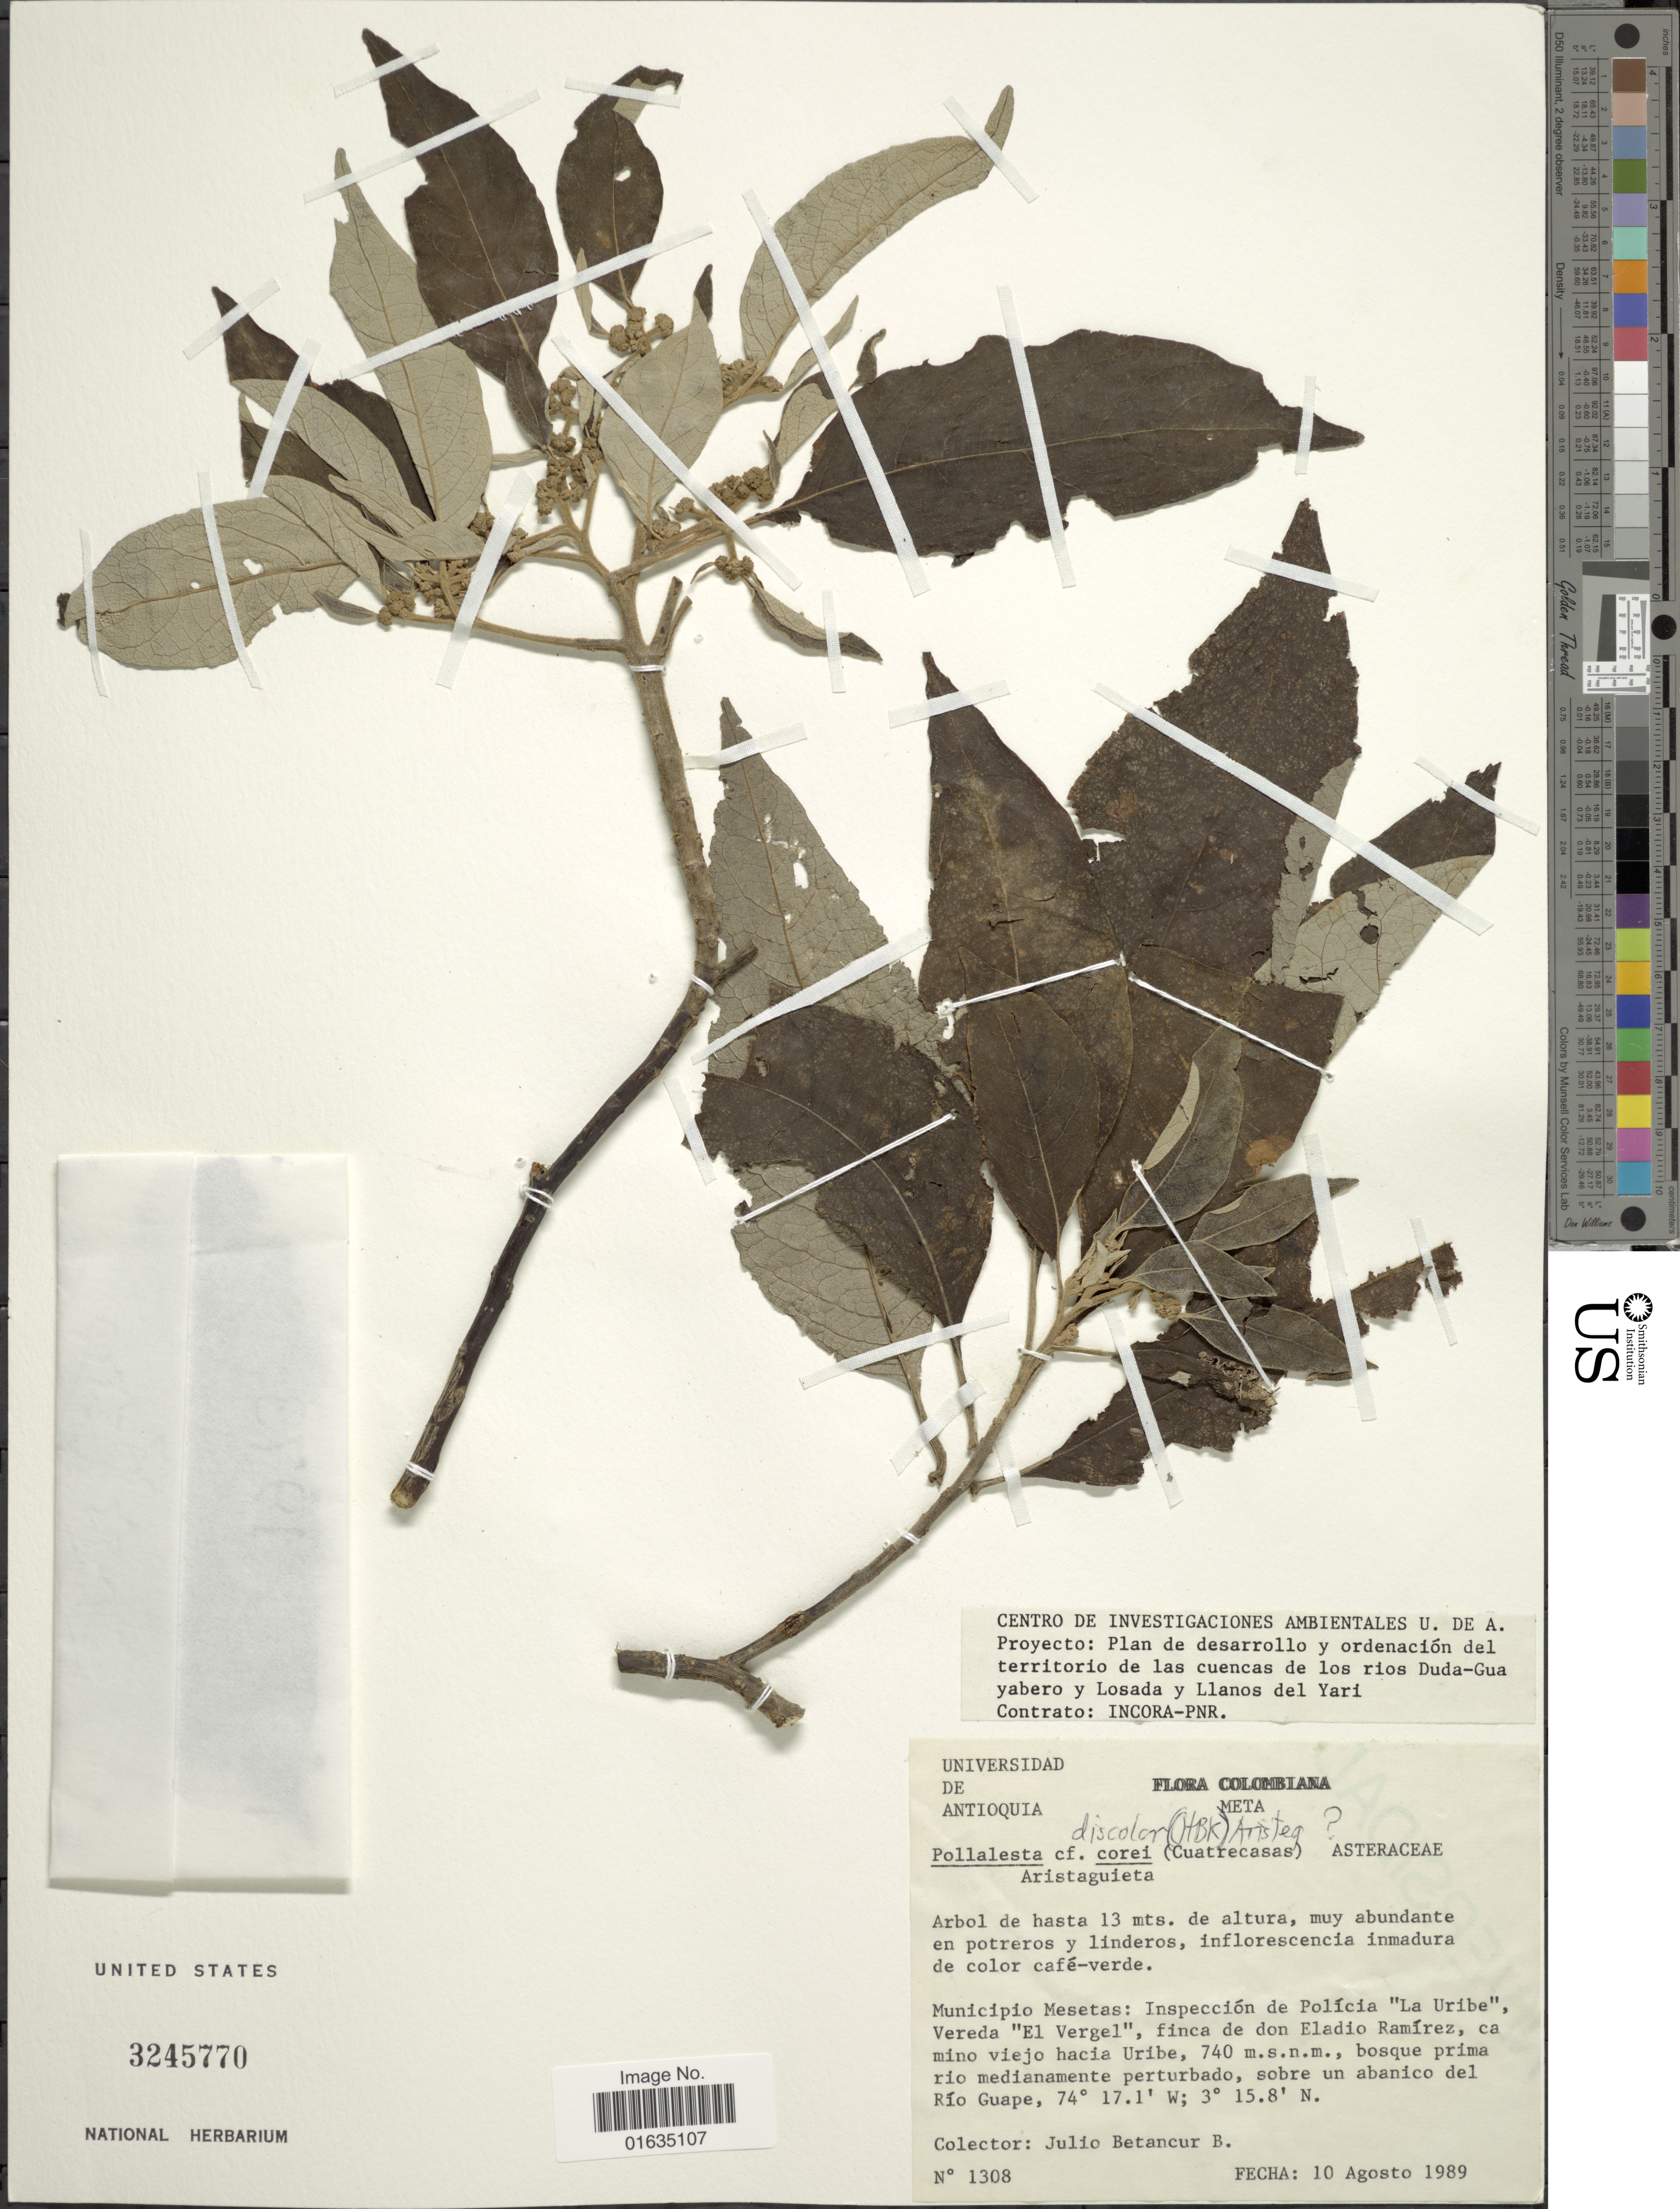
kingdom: Plantae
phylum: Tracheophyta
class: Magnoliopsida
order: Asterales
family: Asteraceae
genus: Pollalesta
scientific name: Pollalesta discolor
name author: (Kunth) Aristeg.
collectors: J. Betancur-B.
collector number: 1308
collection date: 1989-08-10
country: Colombia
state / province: Meta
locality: Colombiana, Municipio Mesetas, La Uribe, Vereda El Vergel, finca de don Eladio Ramirez, ca mino viejo hacia Uribe, sobre un abanico del Rio Guape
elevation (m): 740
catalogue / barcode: US 3245770